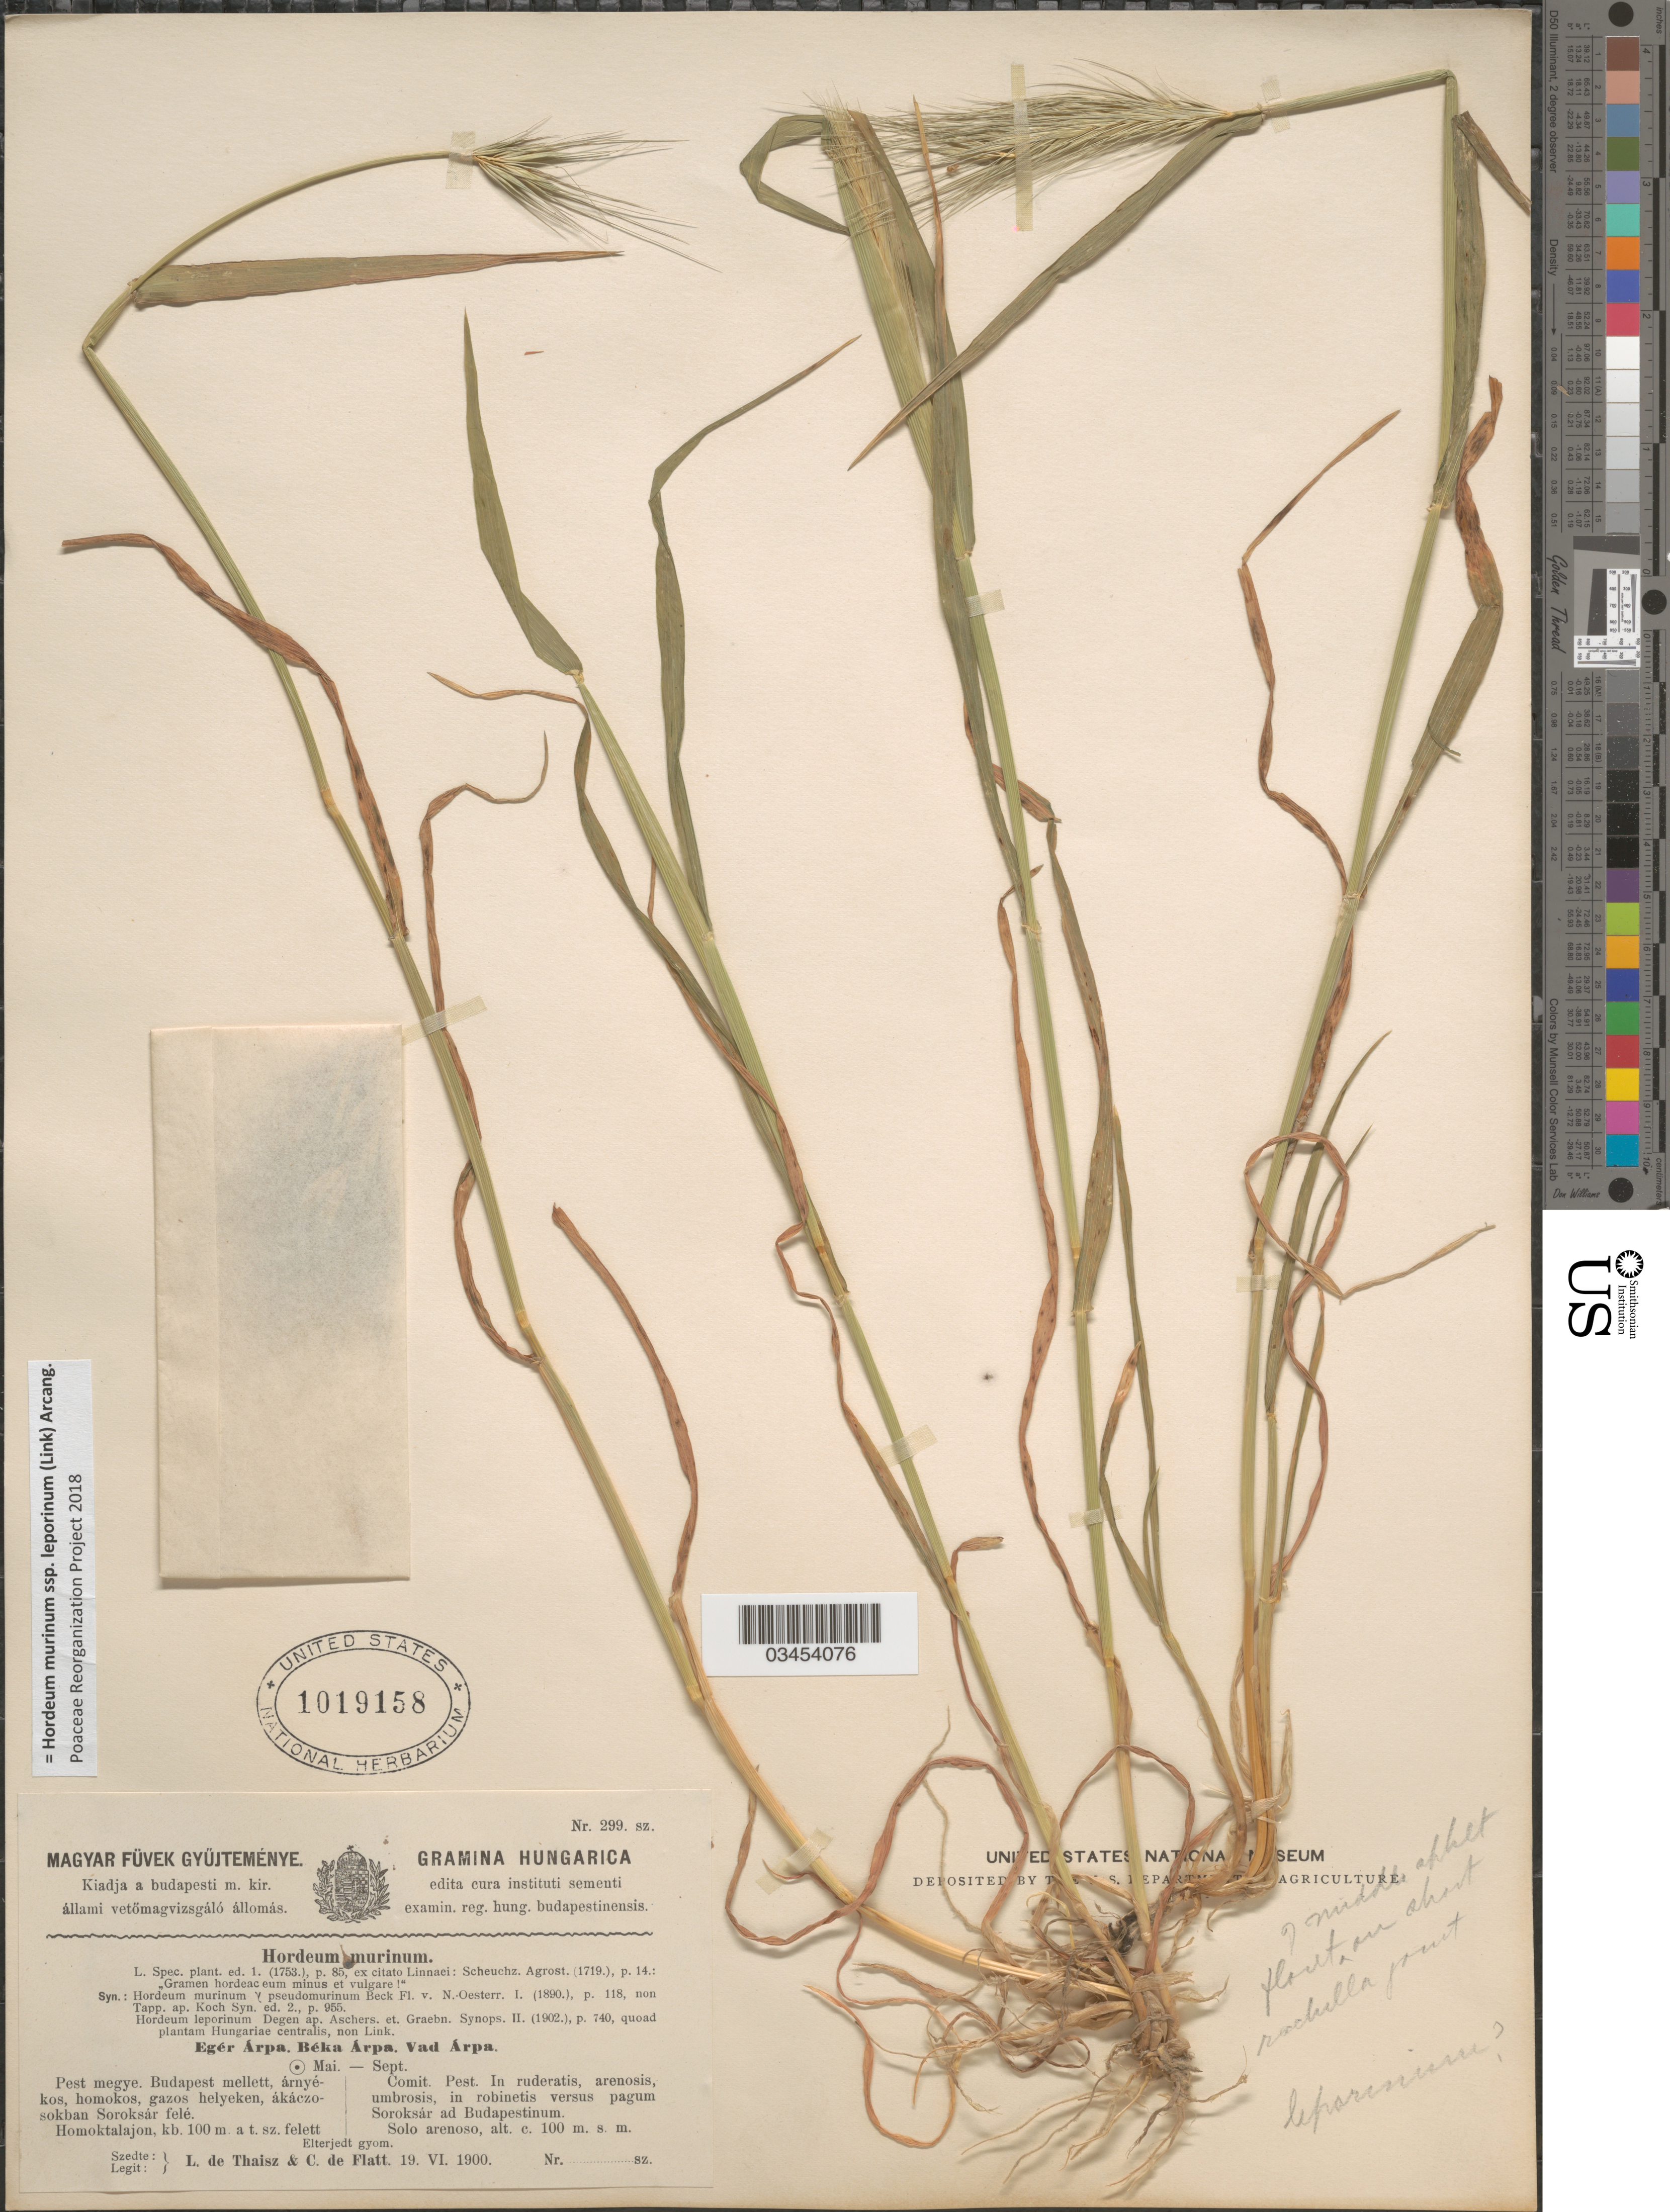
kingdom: Plantae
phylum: Tracheophyta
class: Liliopsida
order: Poales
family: Poaceae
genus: Hordeum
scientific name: Hordeum murinum subsp. leporinum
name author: (Link) Arcang.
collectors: L. Thaisz & C. de Flatt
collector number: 299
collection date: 1900-06-19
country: Hungary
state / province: Pest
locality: Hungarica. Comit. Pest. In ruderatis, arenosis, umbrosis, in robinetis versus pagum Soroksár ad Budapestinum. Solo arenoso.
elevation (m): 100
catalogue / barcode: US 1019158